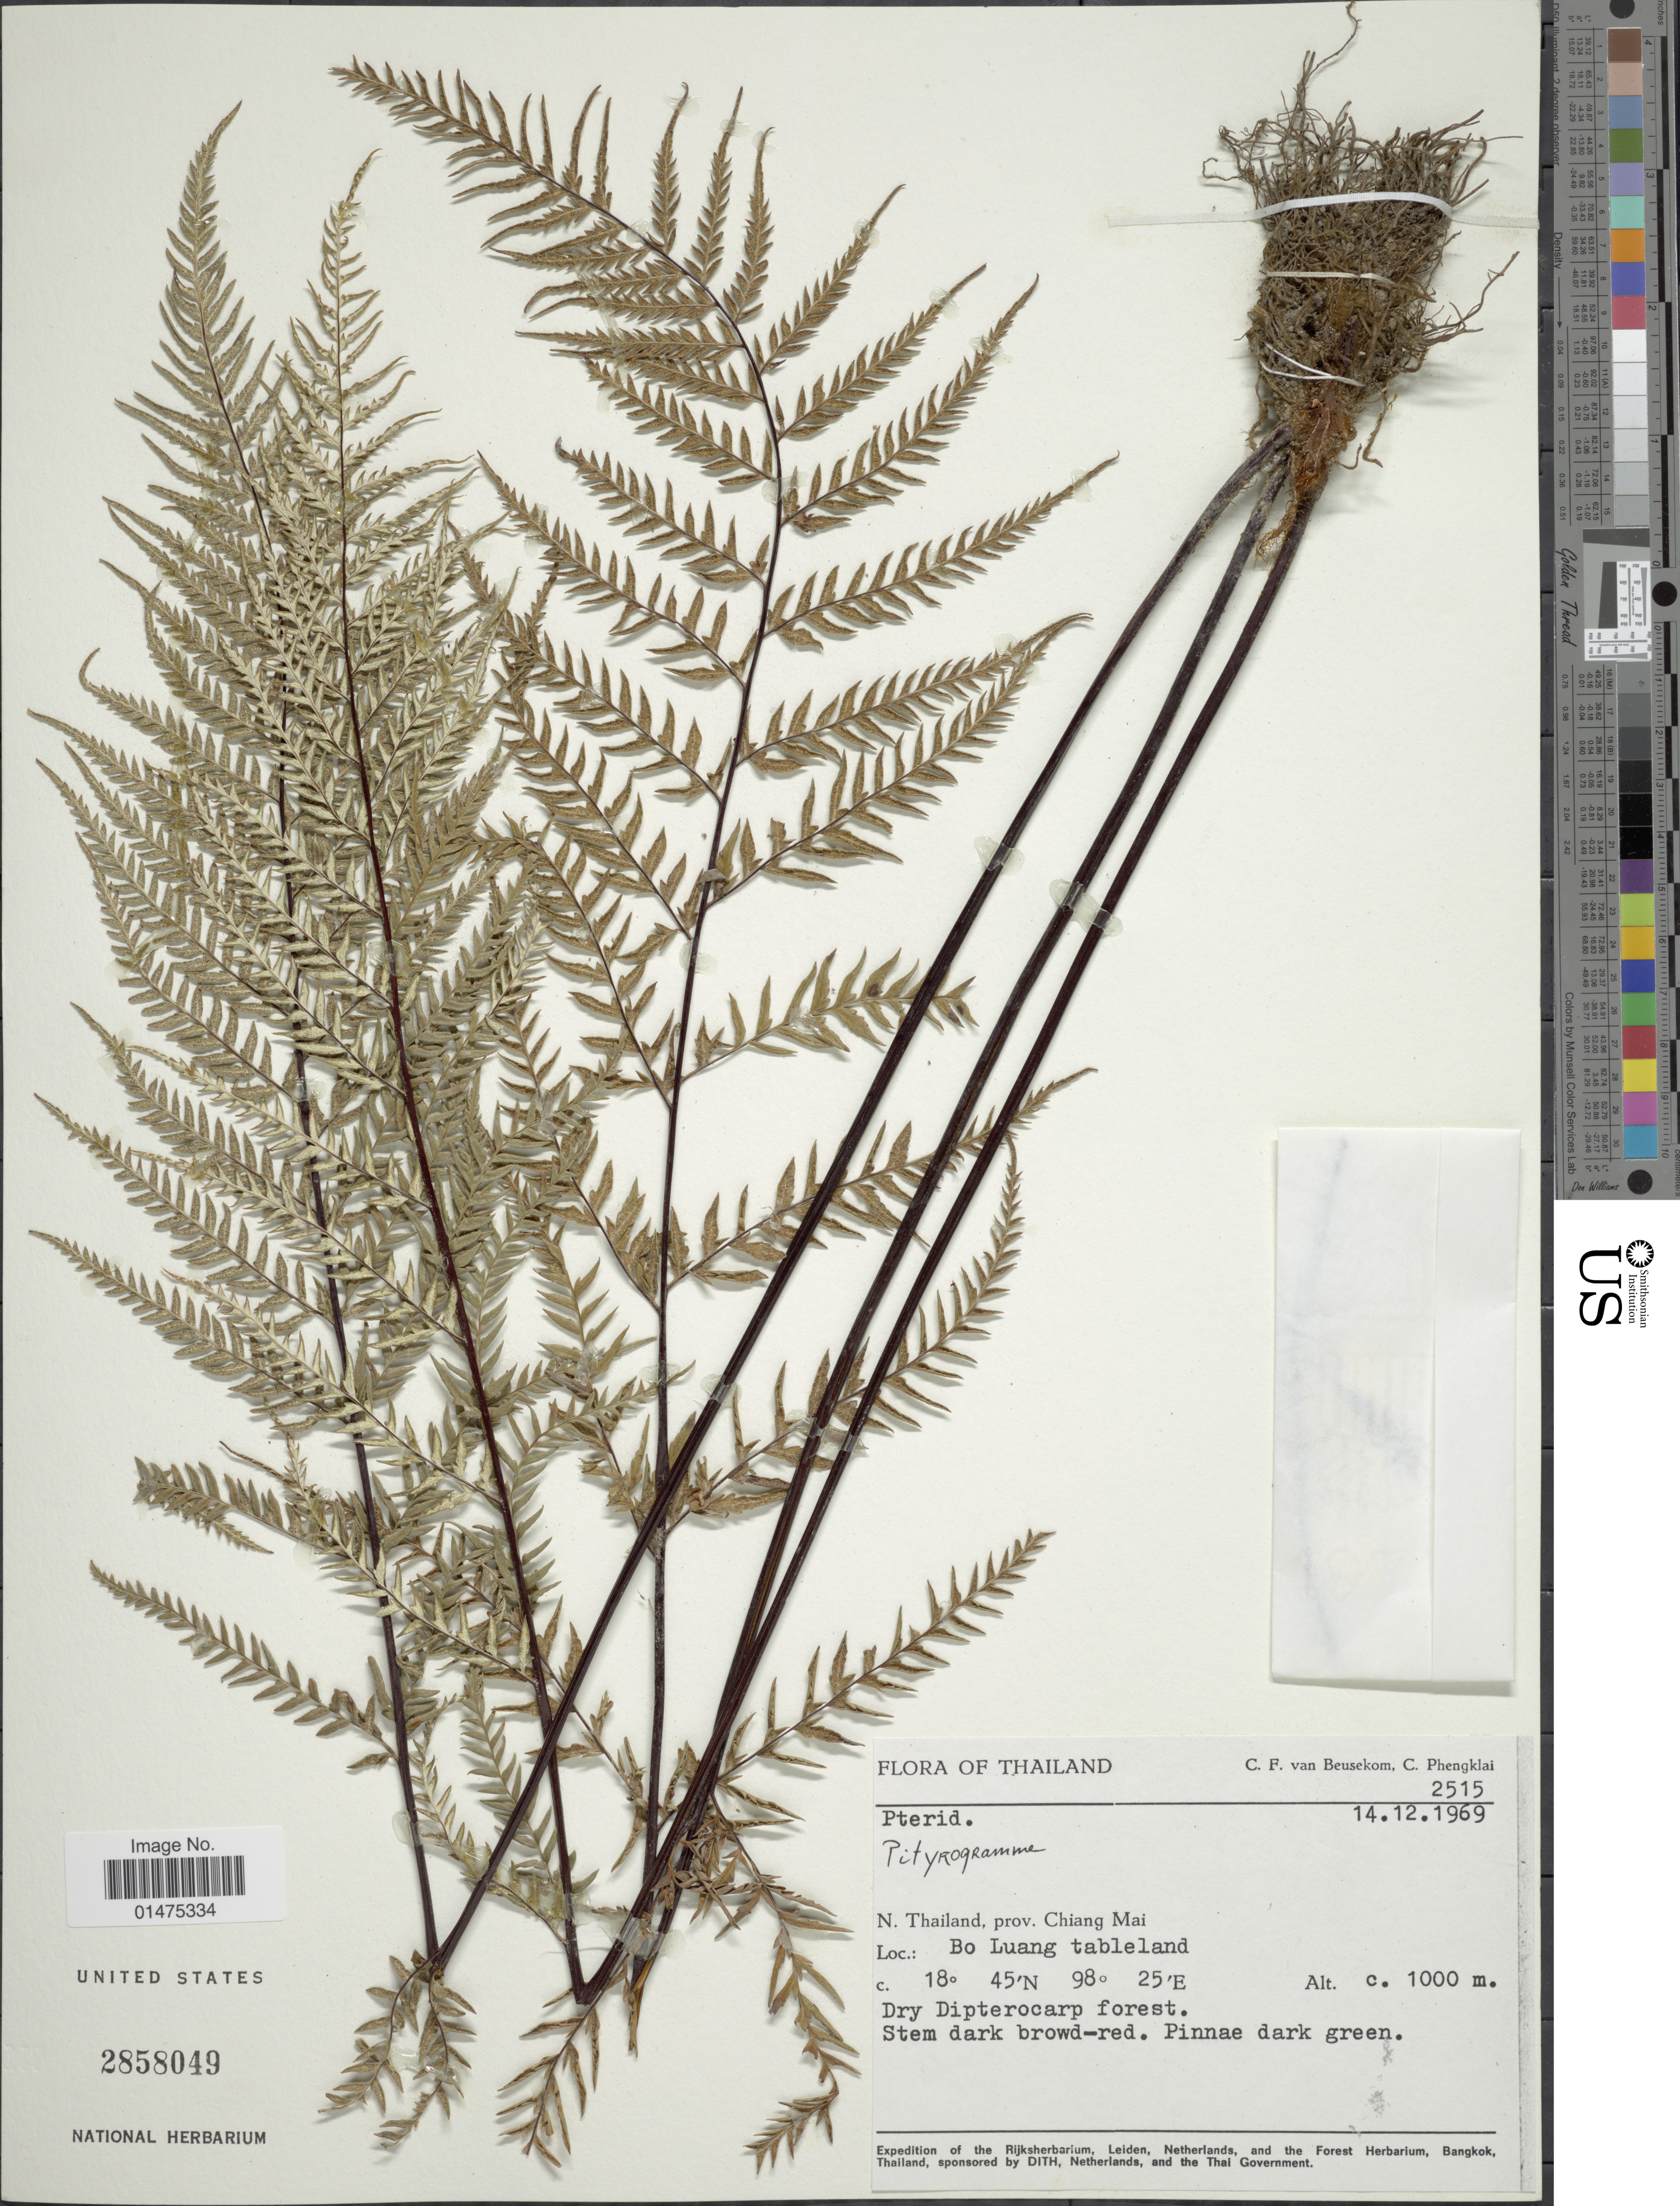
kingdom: Plantae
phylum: Tracheophyta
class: Polypodiopsida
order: Polypodiales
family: Pteridaceae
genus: Pityrogramma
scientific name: Pityrogramma calomelanos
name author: (L.) Link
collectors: C. F. Beusekom & C. Phengklai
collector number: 2515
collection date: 1969-12-14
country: Thailand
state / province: Chiang Mai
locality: N. Thailand, Bo Luang tableland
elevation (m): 1000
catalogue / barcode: US 2858049